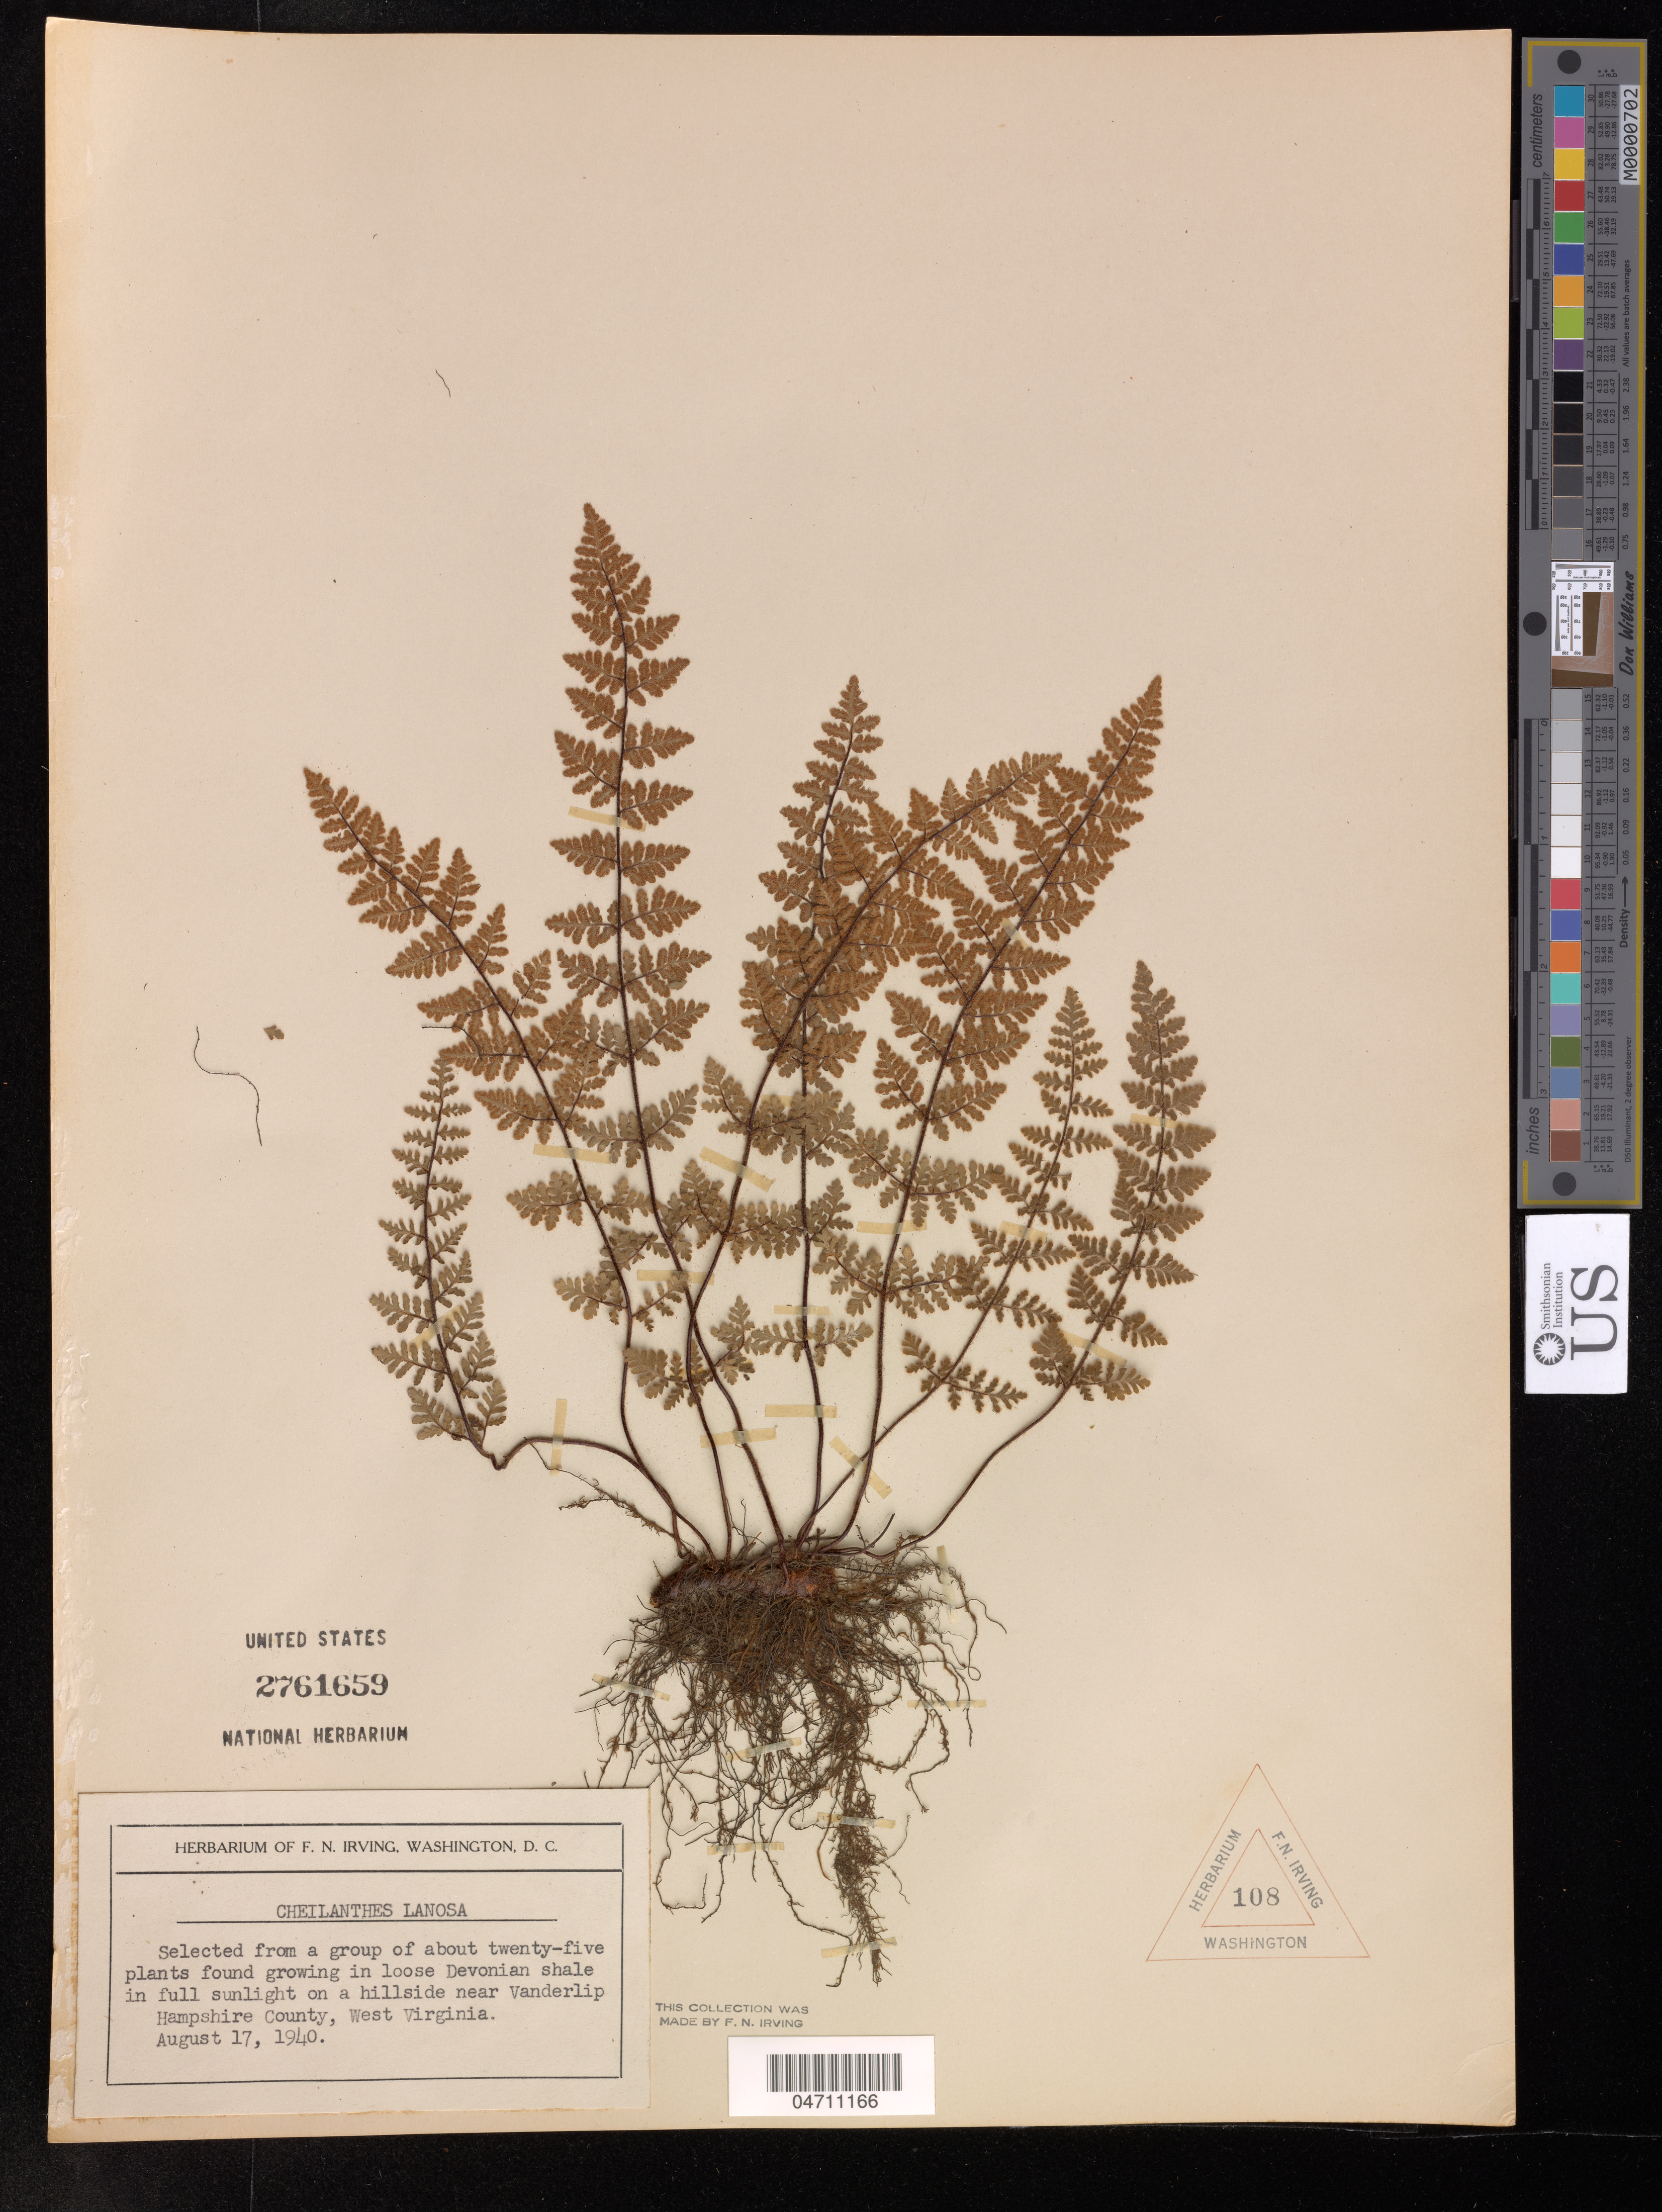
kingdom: Plantae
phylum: Tracheophyta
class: Polypodiopsida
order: Polypodiales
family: Pteridaceae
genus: Cheilanthes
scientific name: Cheilanthes lanosa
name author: (Michx.) Watt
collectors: ex herb. F.N. Irving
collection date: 1940-08-17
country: United States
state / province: West Virginia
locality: On a hillside near Vanderlip. Hampshire County.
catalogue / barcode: US 2761659